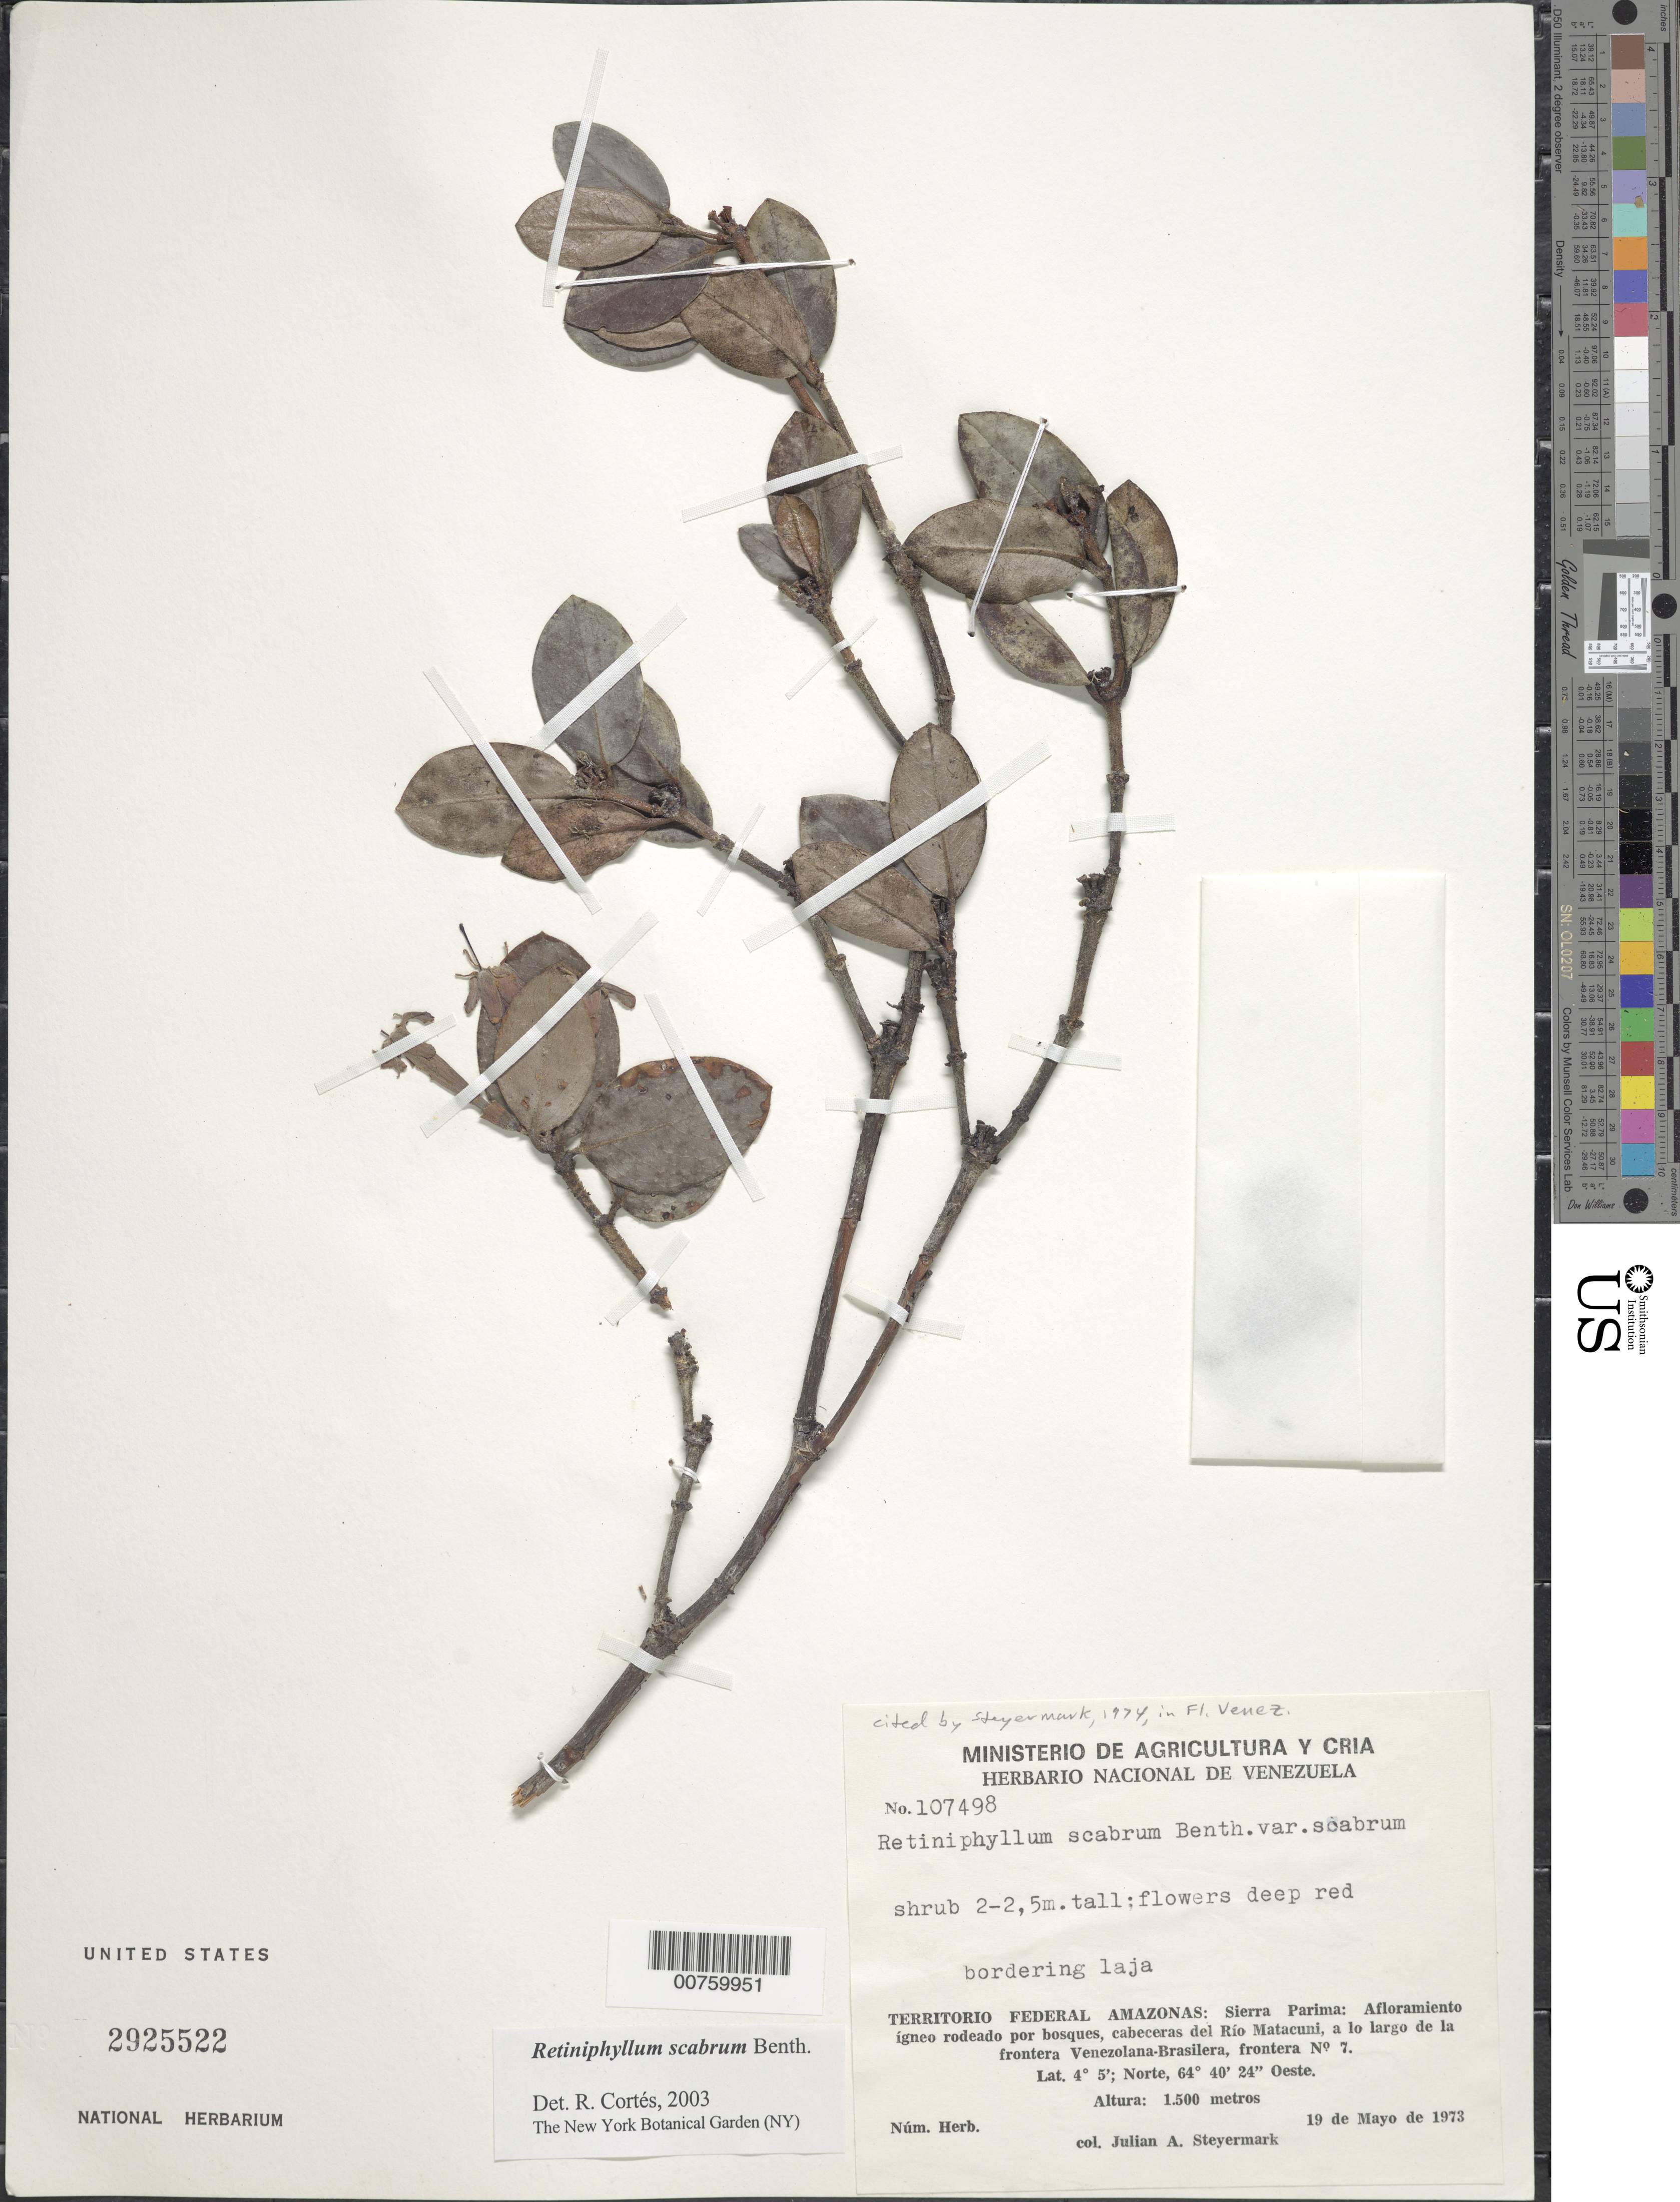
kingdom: Plantae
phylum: Tracheophyta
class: Magnoliopsida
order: Gentianales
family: Rubiaceae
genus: Retiniphyllum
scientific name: Retiniphyllum scabrum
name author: Benth.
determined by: Cortes R., G.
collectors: J. Steyermark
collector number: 107498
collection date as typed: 19-May-73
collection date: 1973-05-19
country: Venezuela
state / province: Amazonas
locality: Sierra Parima; cabecercas del Río Matacuni, along the border of Venezuela and Brasil. Frontera No. 7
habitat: Bordering laja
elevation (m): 1500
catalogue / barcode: US 2925522